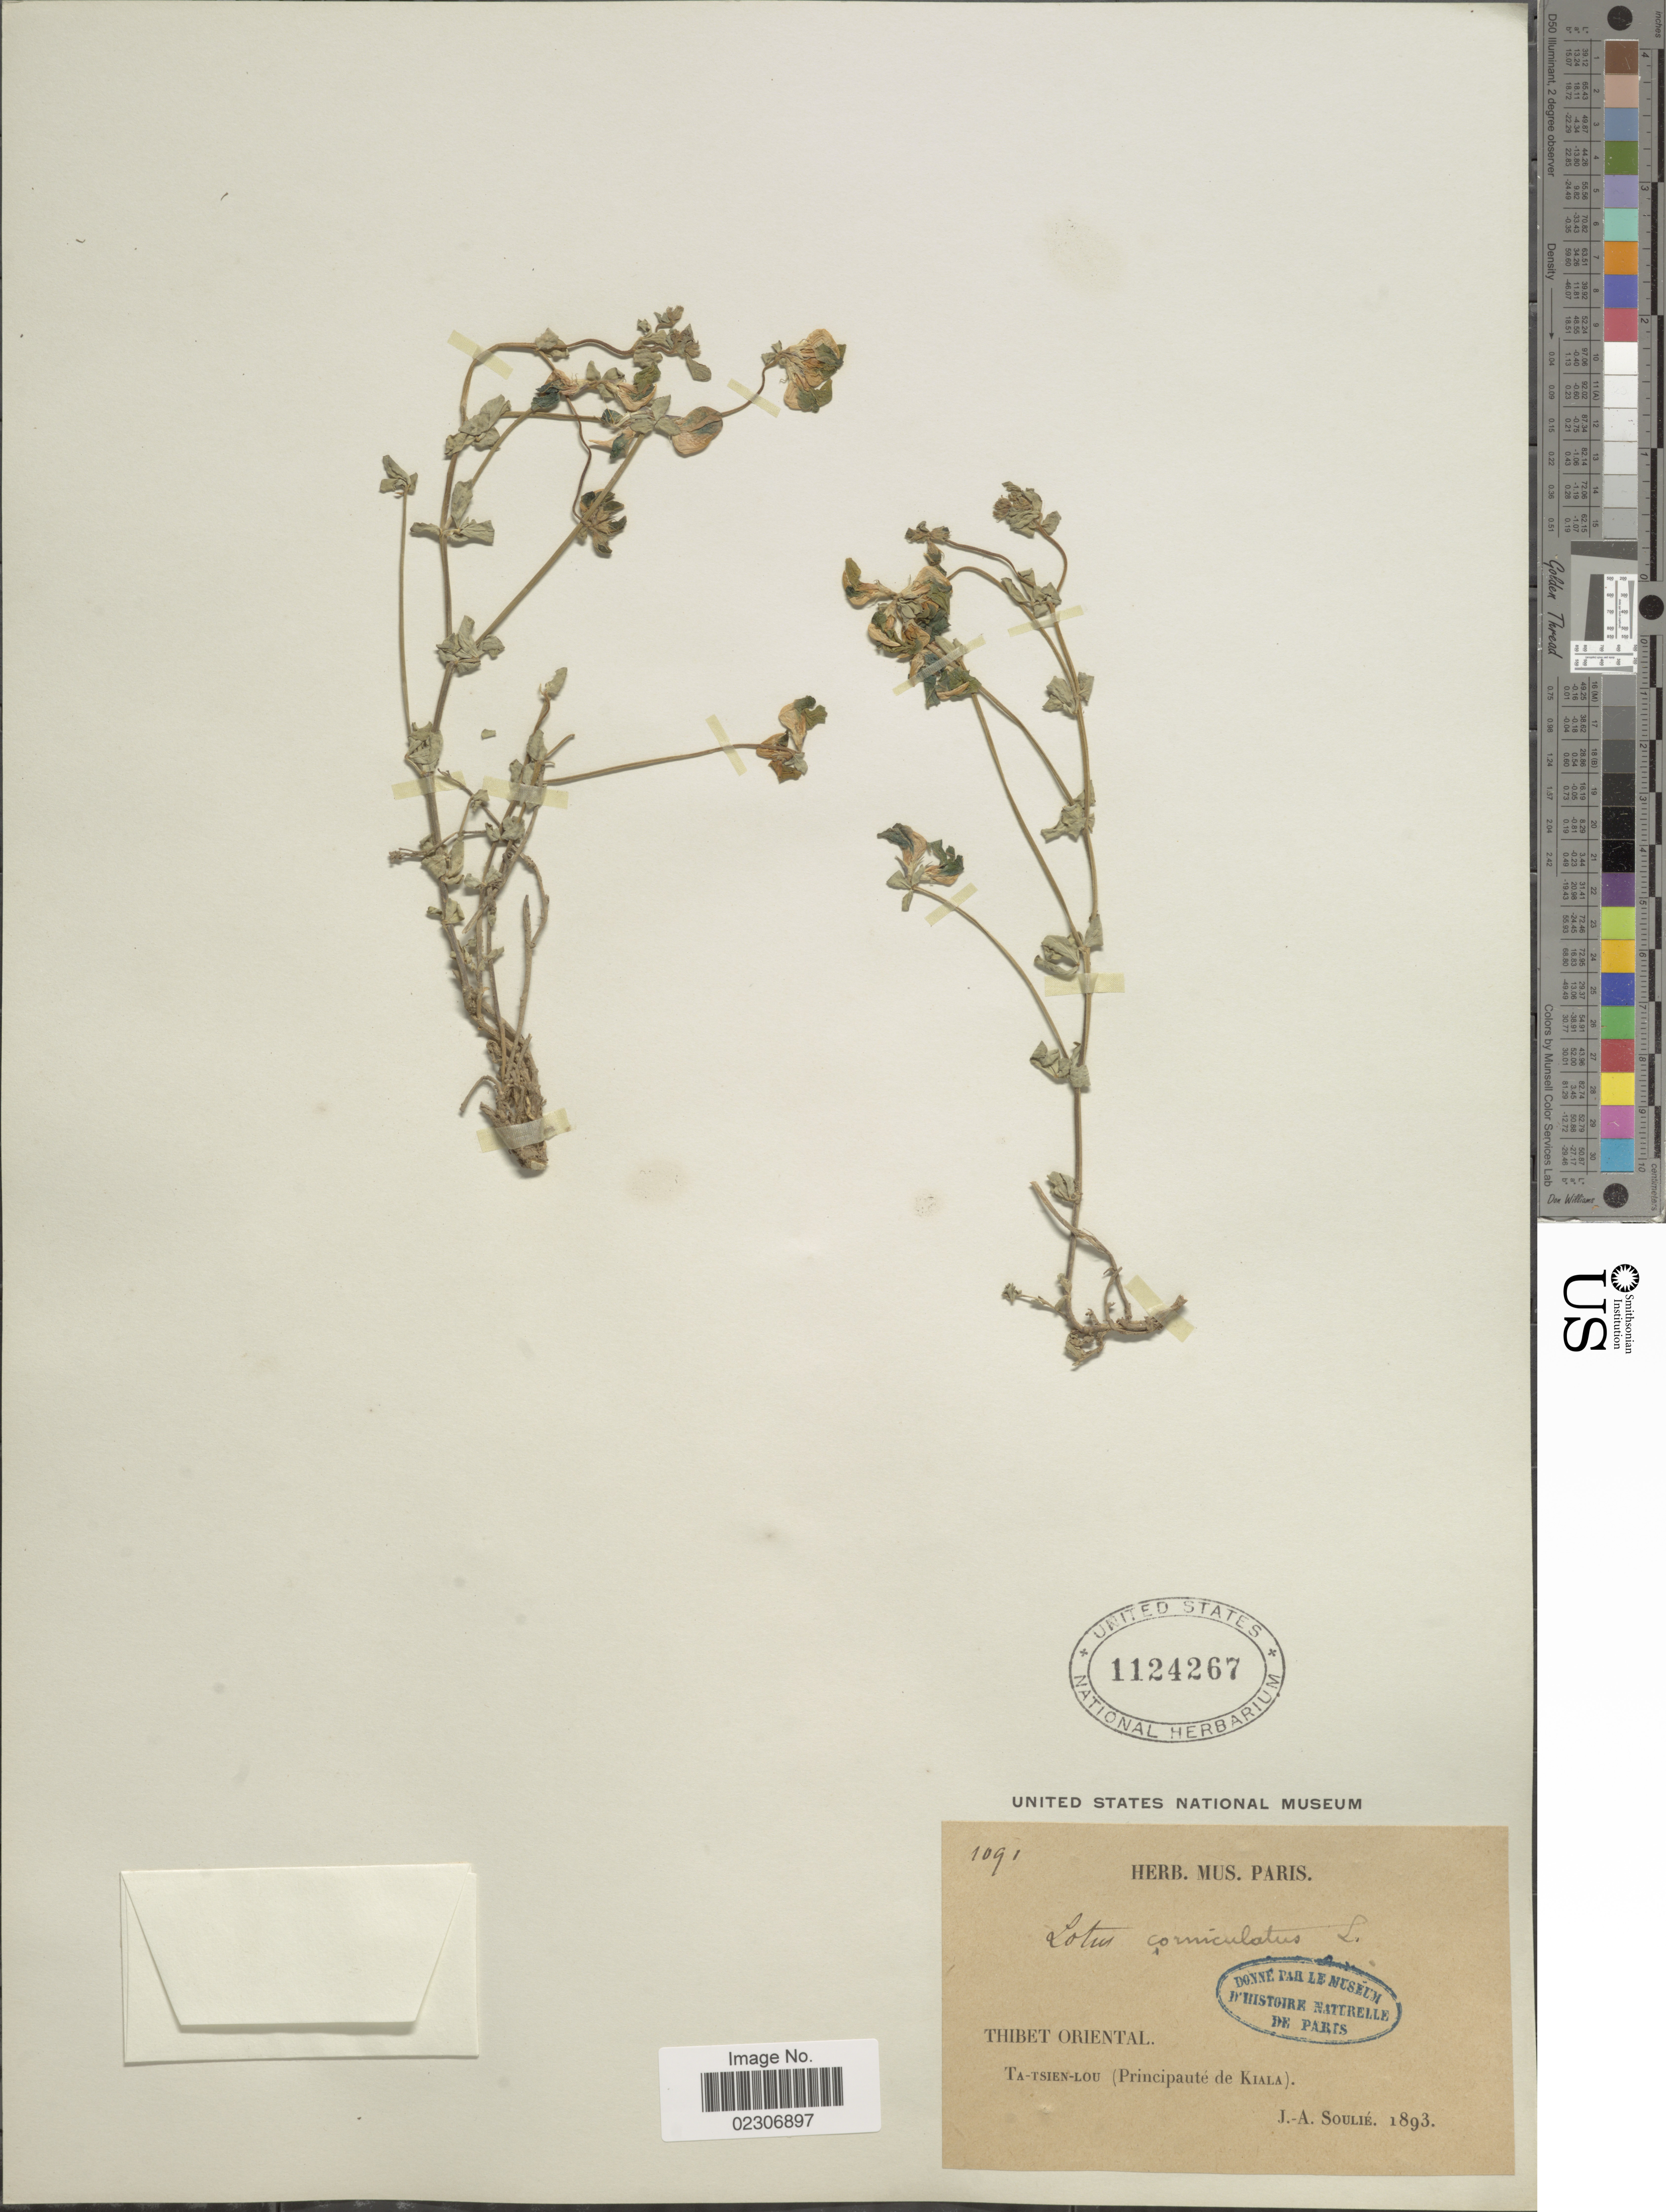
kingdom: Plantae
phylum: Tracheophyta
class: Magnoliopsida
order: Fabales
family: Fabaceae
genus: Lotus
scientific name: Lotus corniculatus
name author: L.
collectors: J. Soulié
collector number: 1091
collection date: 1893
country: China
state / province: Xizang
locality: Thibet Oriental, Ta-tsien-Lou (Principaute de Kiala).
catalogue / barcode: US 1124267